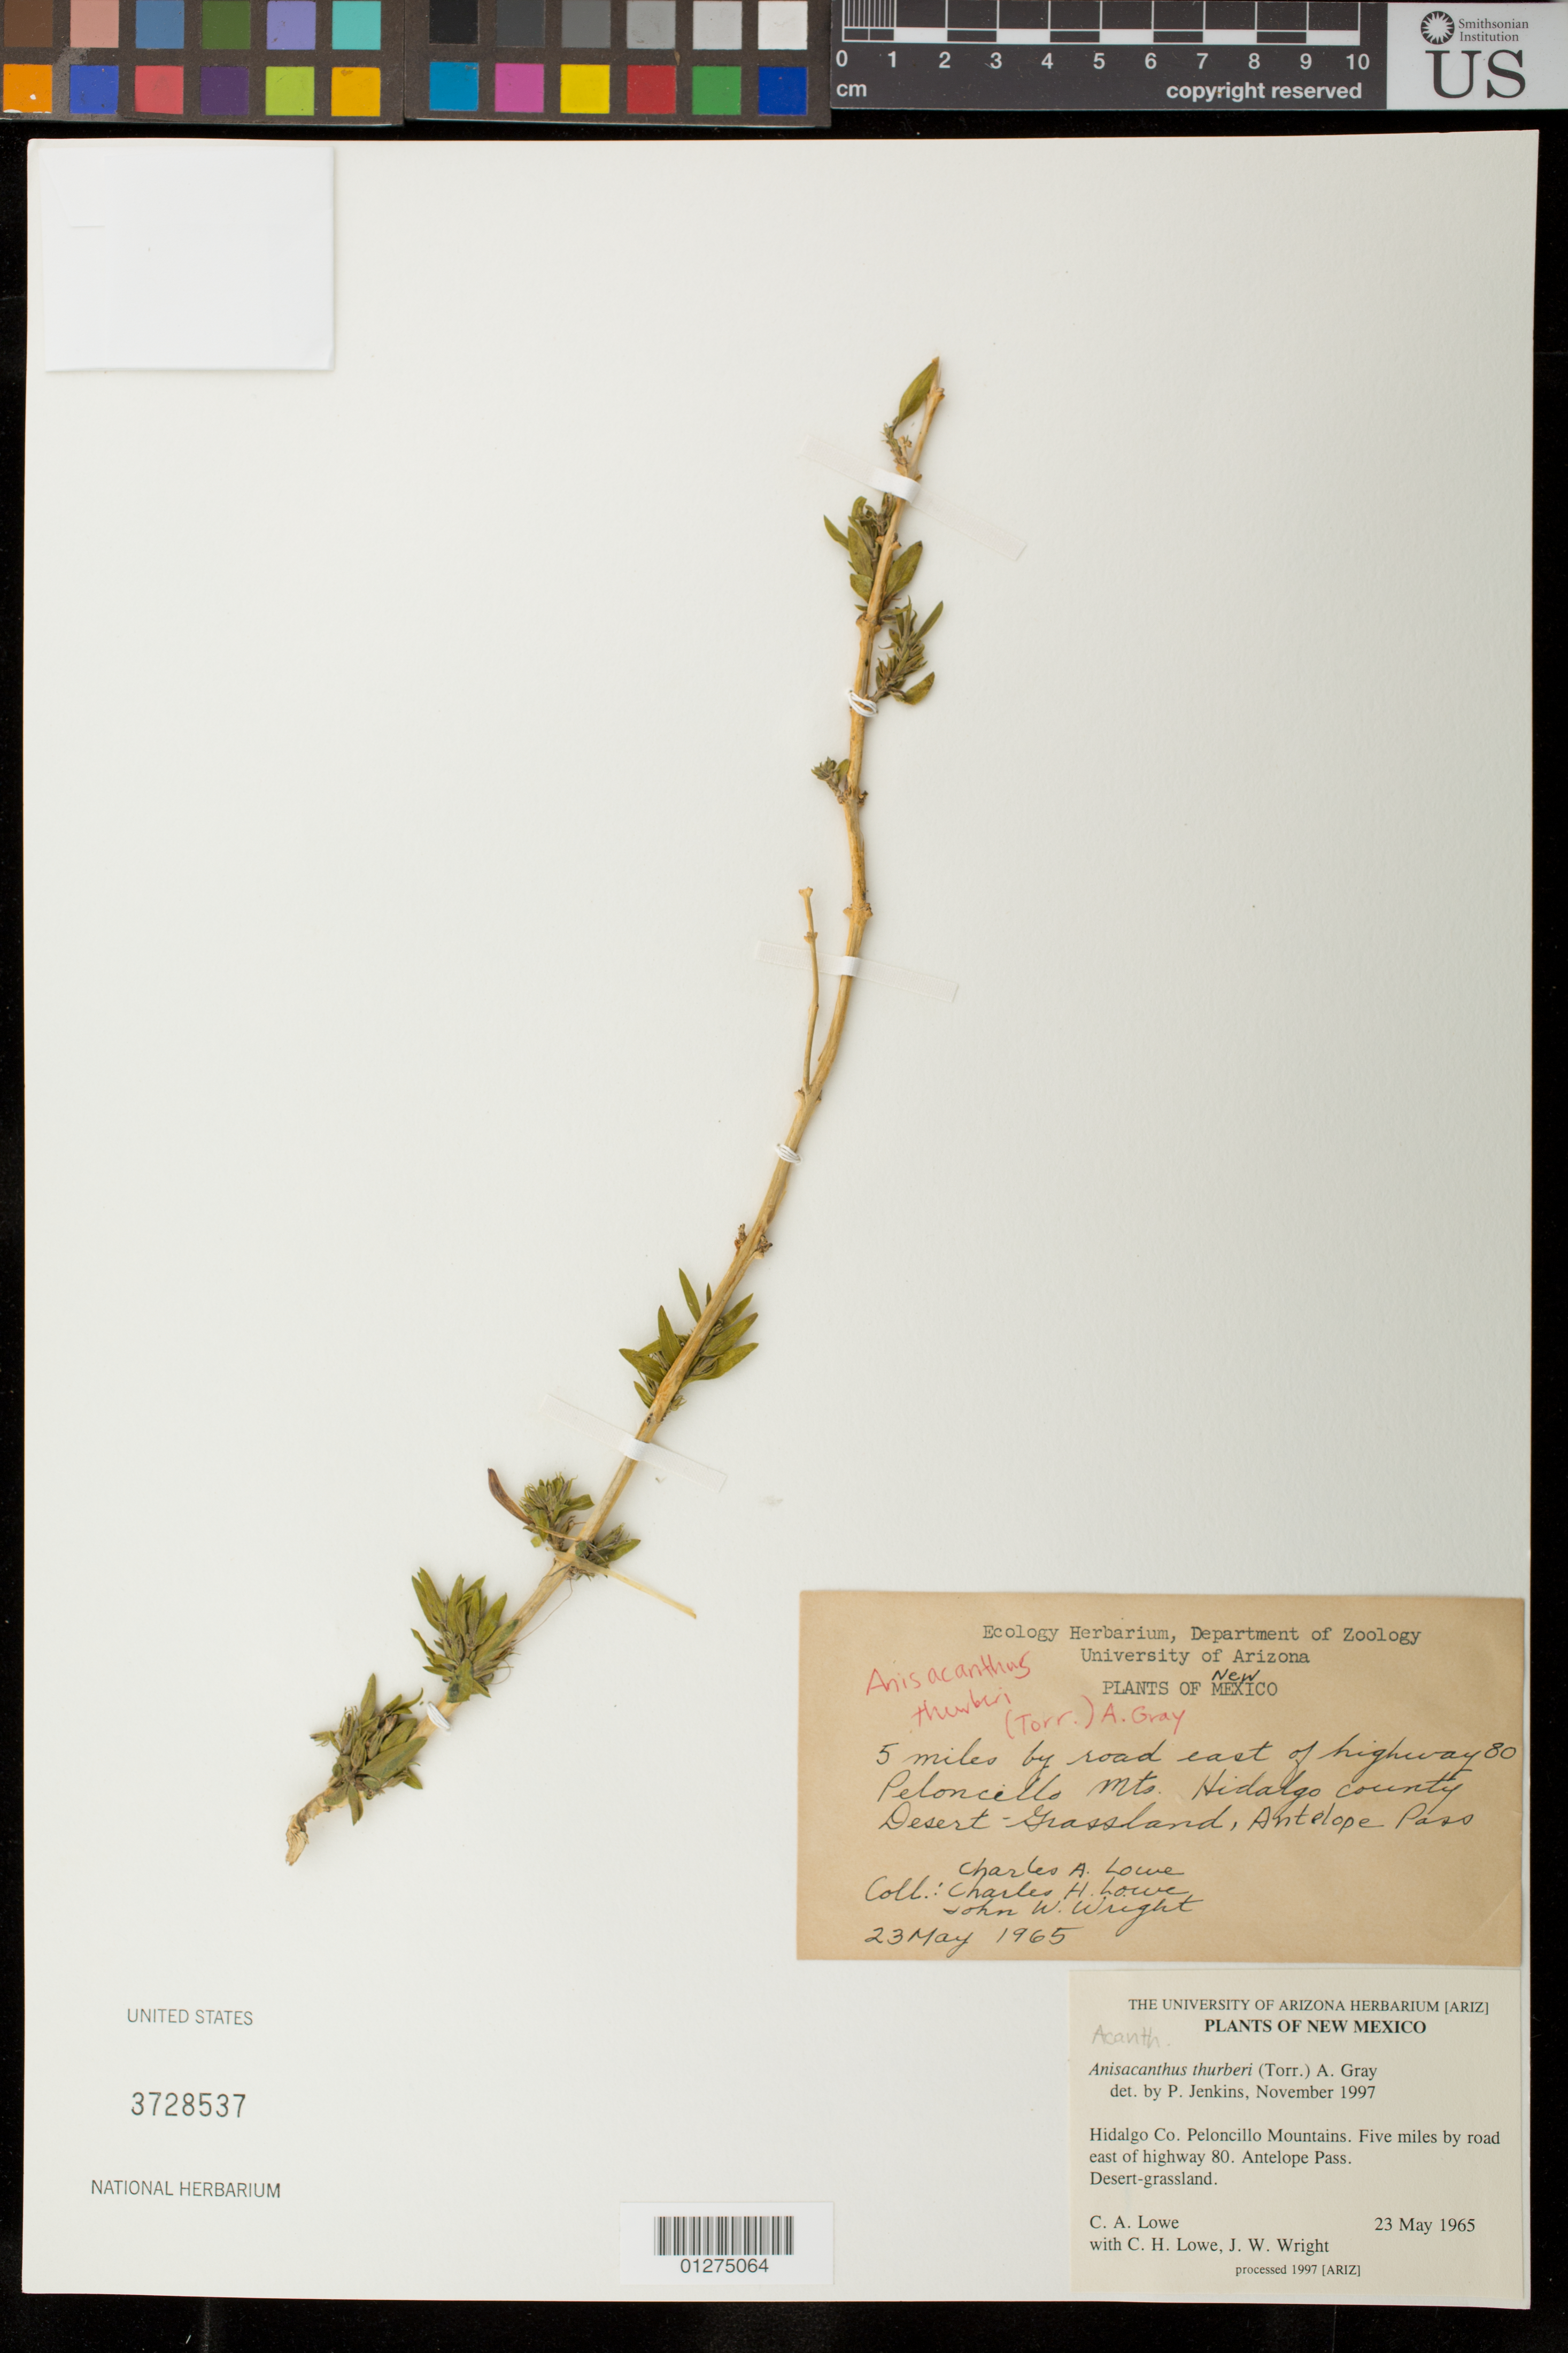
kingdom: Plantae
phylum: Tracheophyta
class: Magnoliopsida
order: Lamiales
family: Acanthaceae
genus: Anisacanthus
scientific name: Anisacanthus thurberi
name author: (Torr.) A. Gray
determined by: Jenkins, P.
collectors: C. Lowe, C. Lowe & J. Wright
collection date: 1965-05-23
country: United States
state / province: New Mexico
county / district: Hidalgo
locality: Peloncillo Mountains. Five miles by road east of highway 80. Antelope Pass.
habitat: desert-grassland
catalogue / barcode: US 3728537